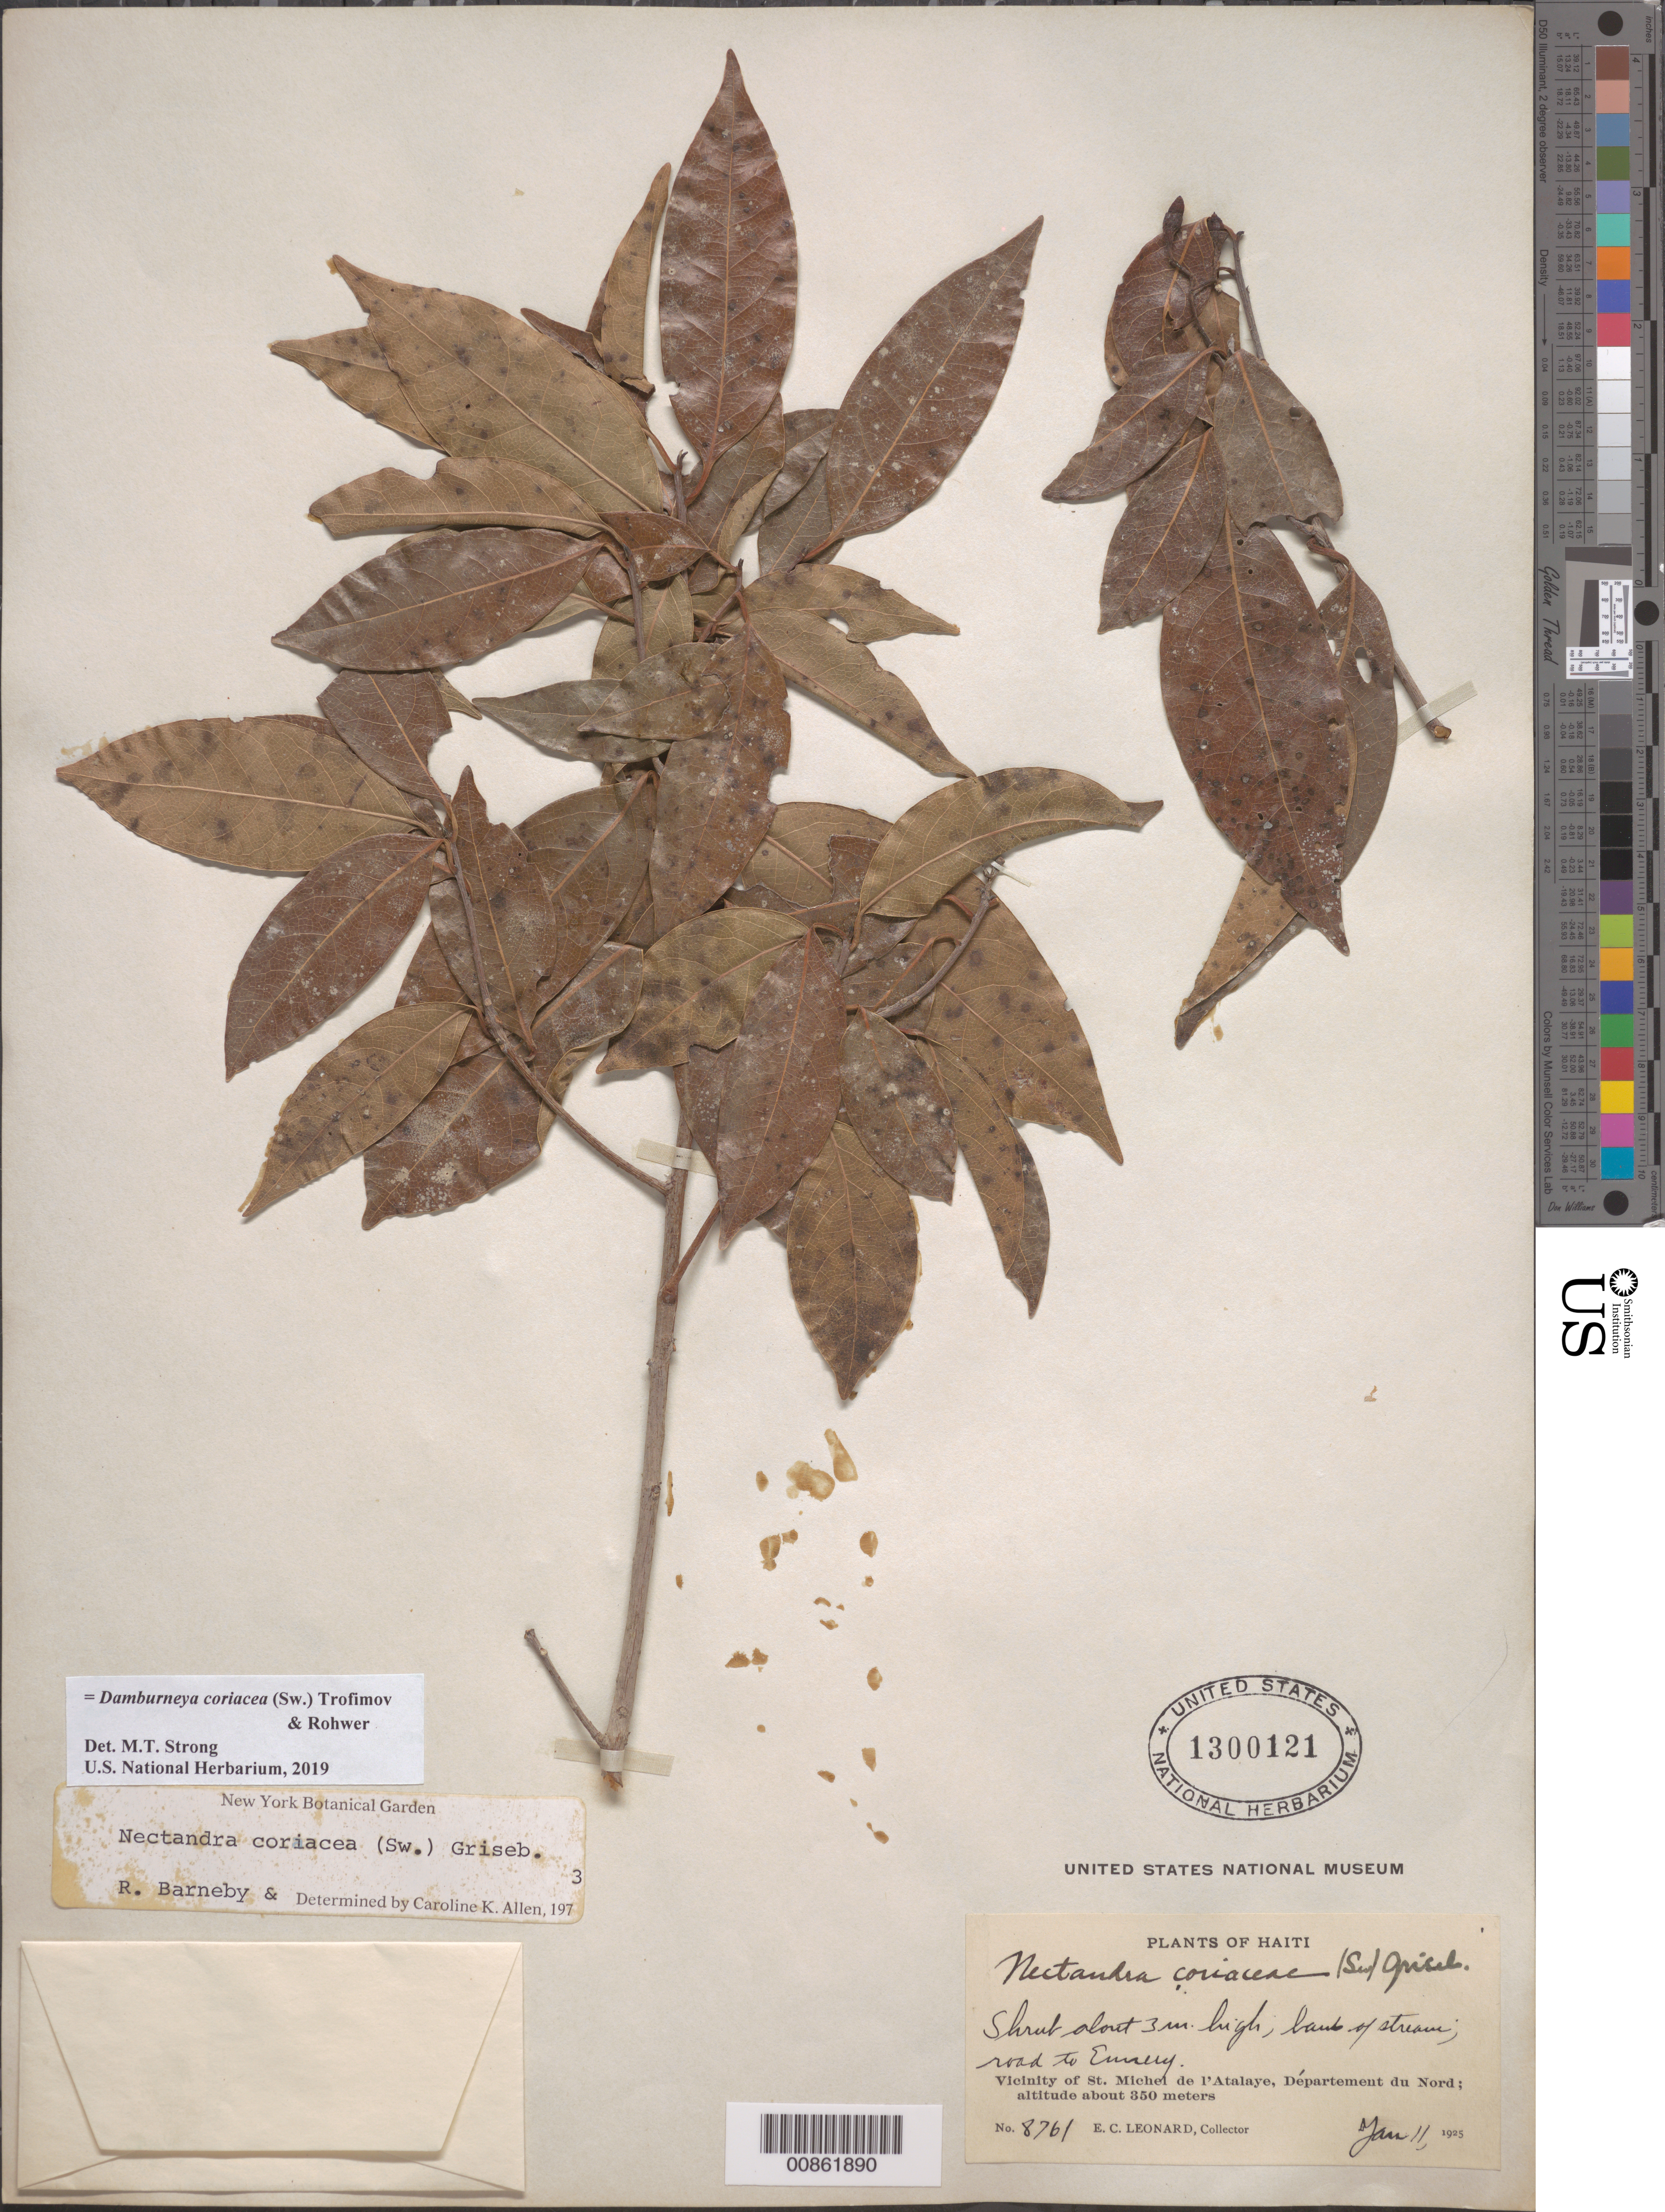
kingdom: Plantae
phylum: Tracheophyta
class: Magnoliopsida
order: Laurales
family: Lauraceae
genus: Damburneya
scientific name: Damburneya coriacea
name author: (Sw.) Trofimov & Rohwer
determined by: Strong, M. T., (US), Smithsonian Institution - National Museum of Natural History (UNITED STATES)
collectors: E. C. Leonard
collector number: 8761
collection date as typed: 11 Jan 1925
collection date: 1925-01-11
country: Haiti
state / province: Nord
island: Hispaniola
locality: Vicinity of St. Michel de l'Atalaye. Road to Ennery.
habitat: Banks of stream.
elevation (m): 350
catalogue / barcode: US 1300121